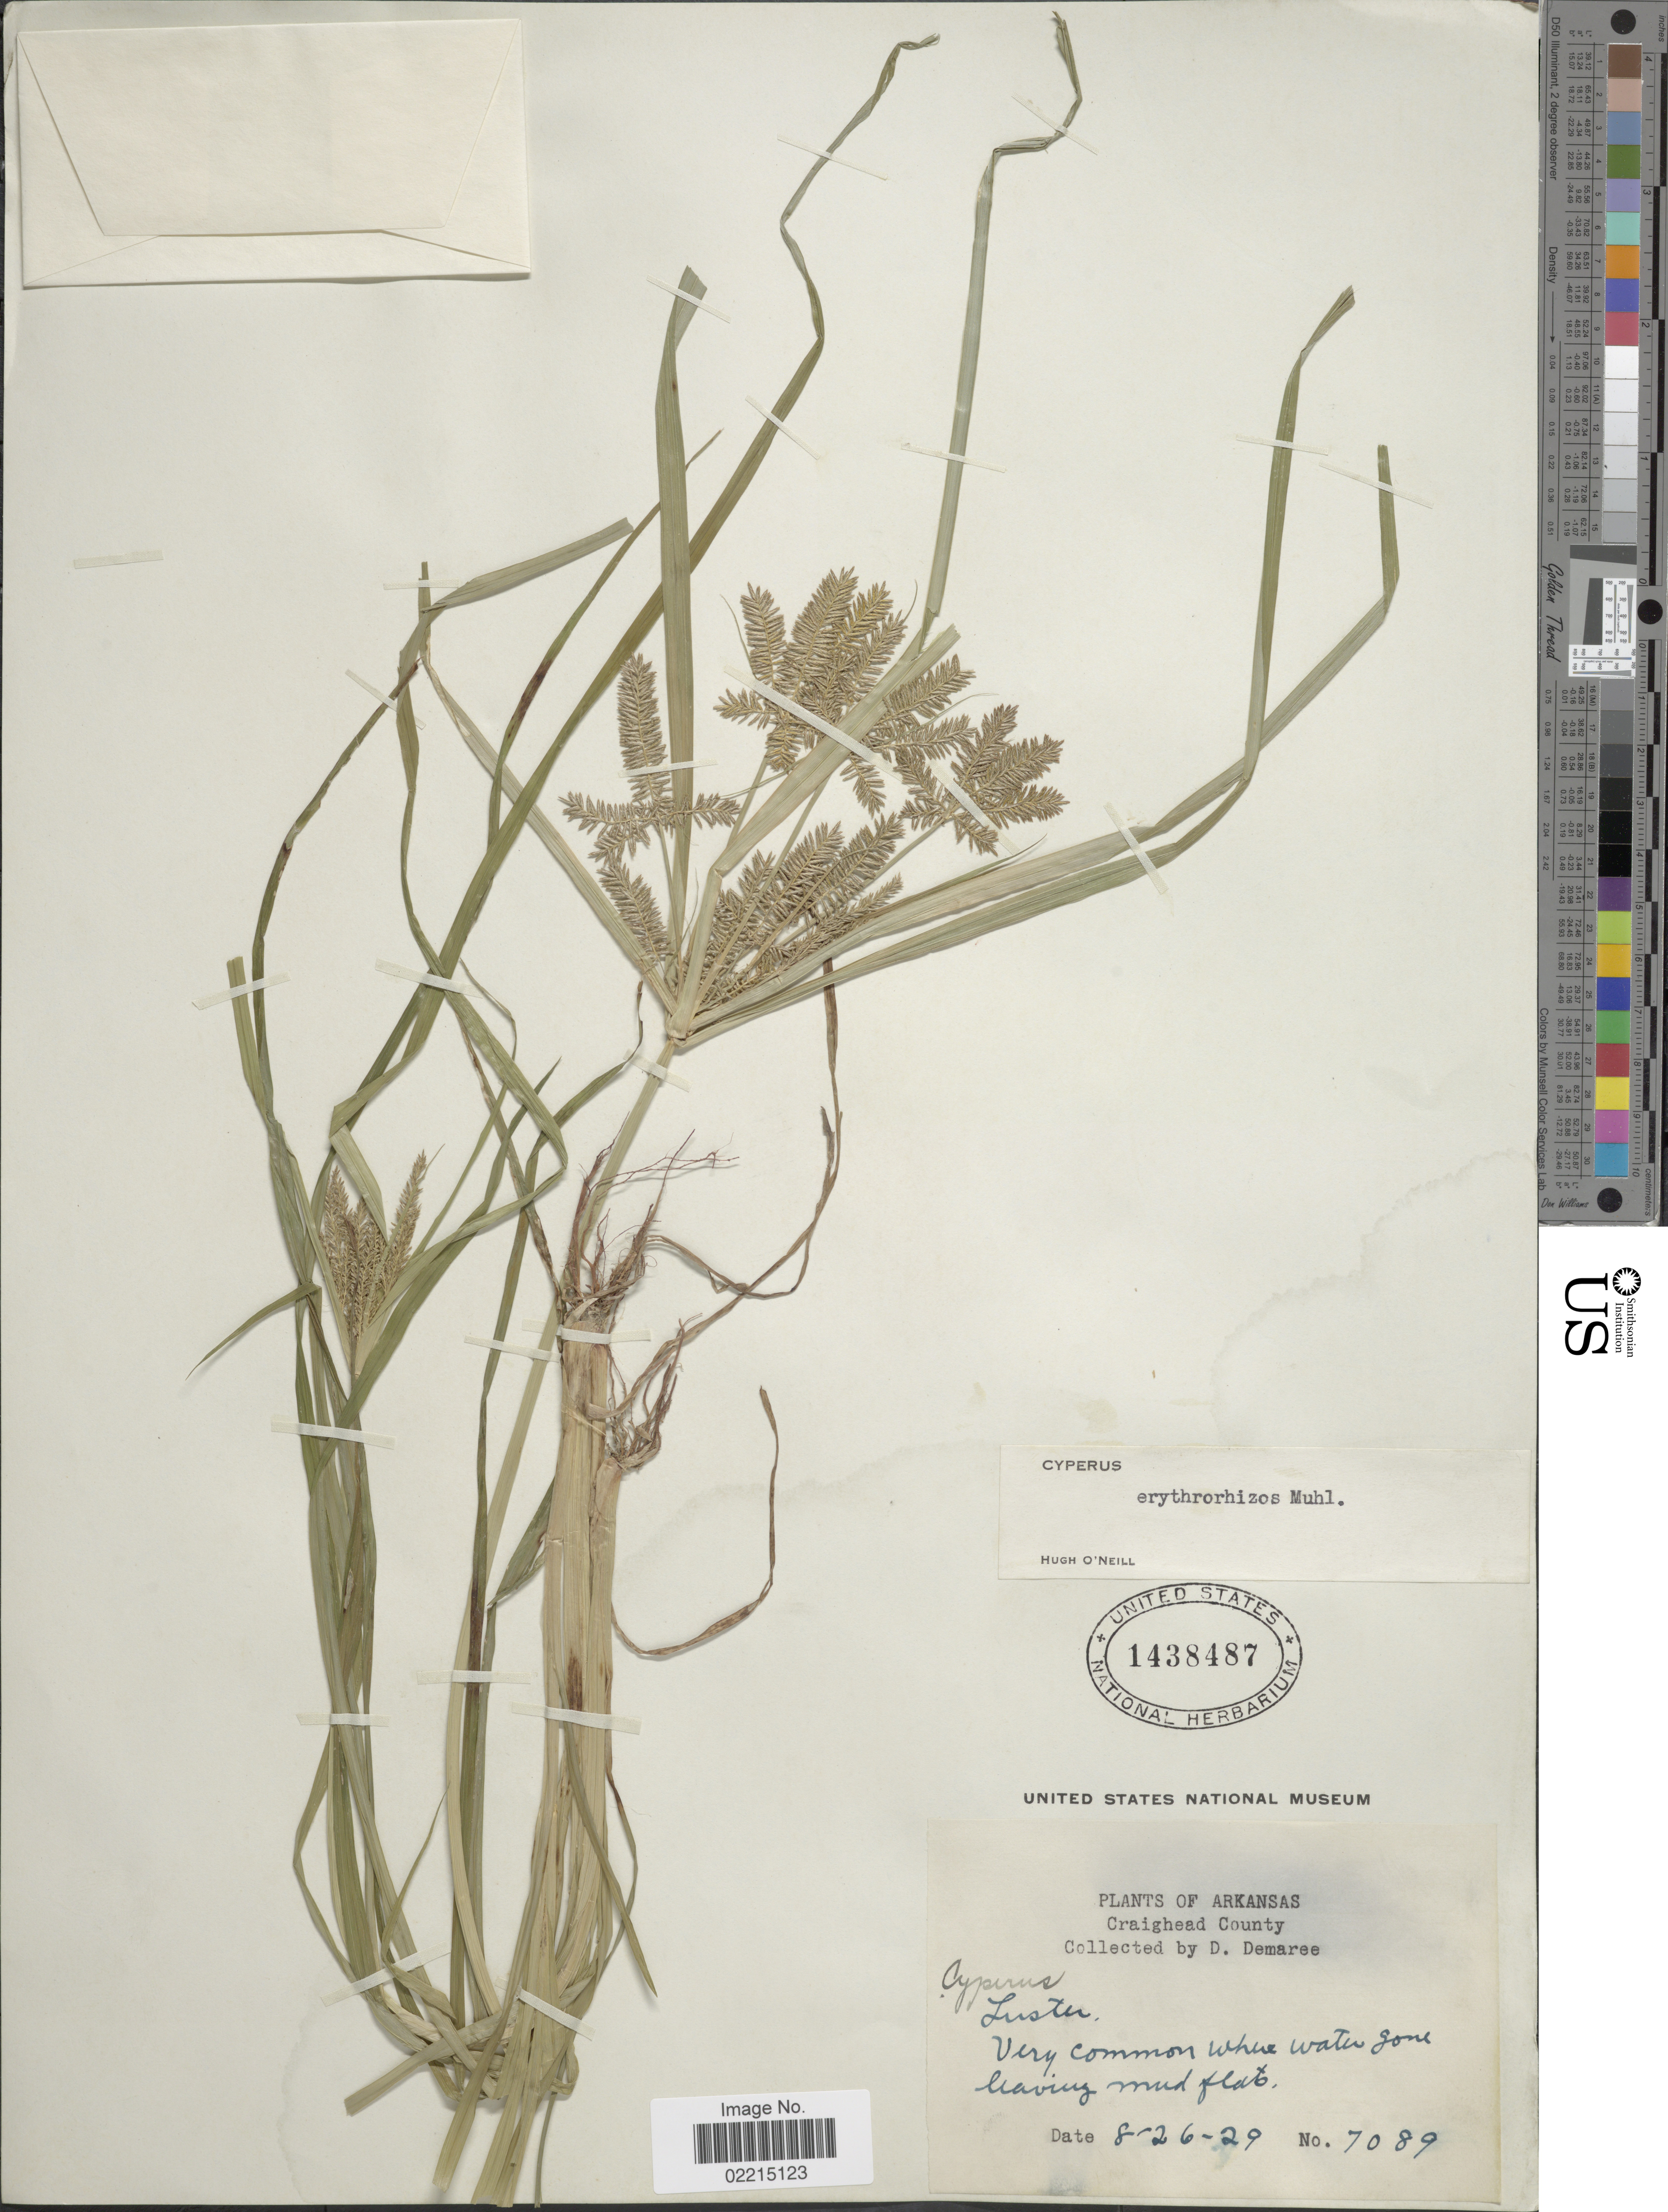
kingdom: Plantae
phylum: Tracheophyta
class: Liliopsida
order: Poales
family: Cyperaceae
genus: Cyperus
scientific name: Cyperus erythrorhizos Muhl.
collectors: D. Demaree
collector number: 7089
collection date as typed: Transcribed d/m/y: 26/8/29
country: United States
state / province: Arkansas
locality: Craighead County. Luster [unsure placement]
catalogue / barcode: US 1438487